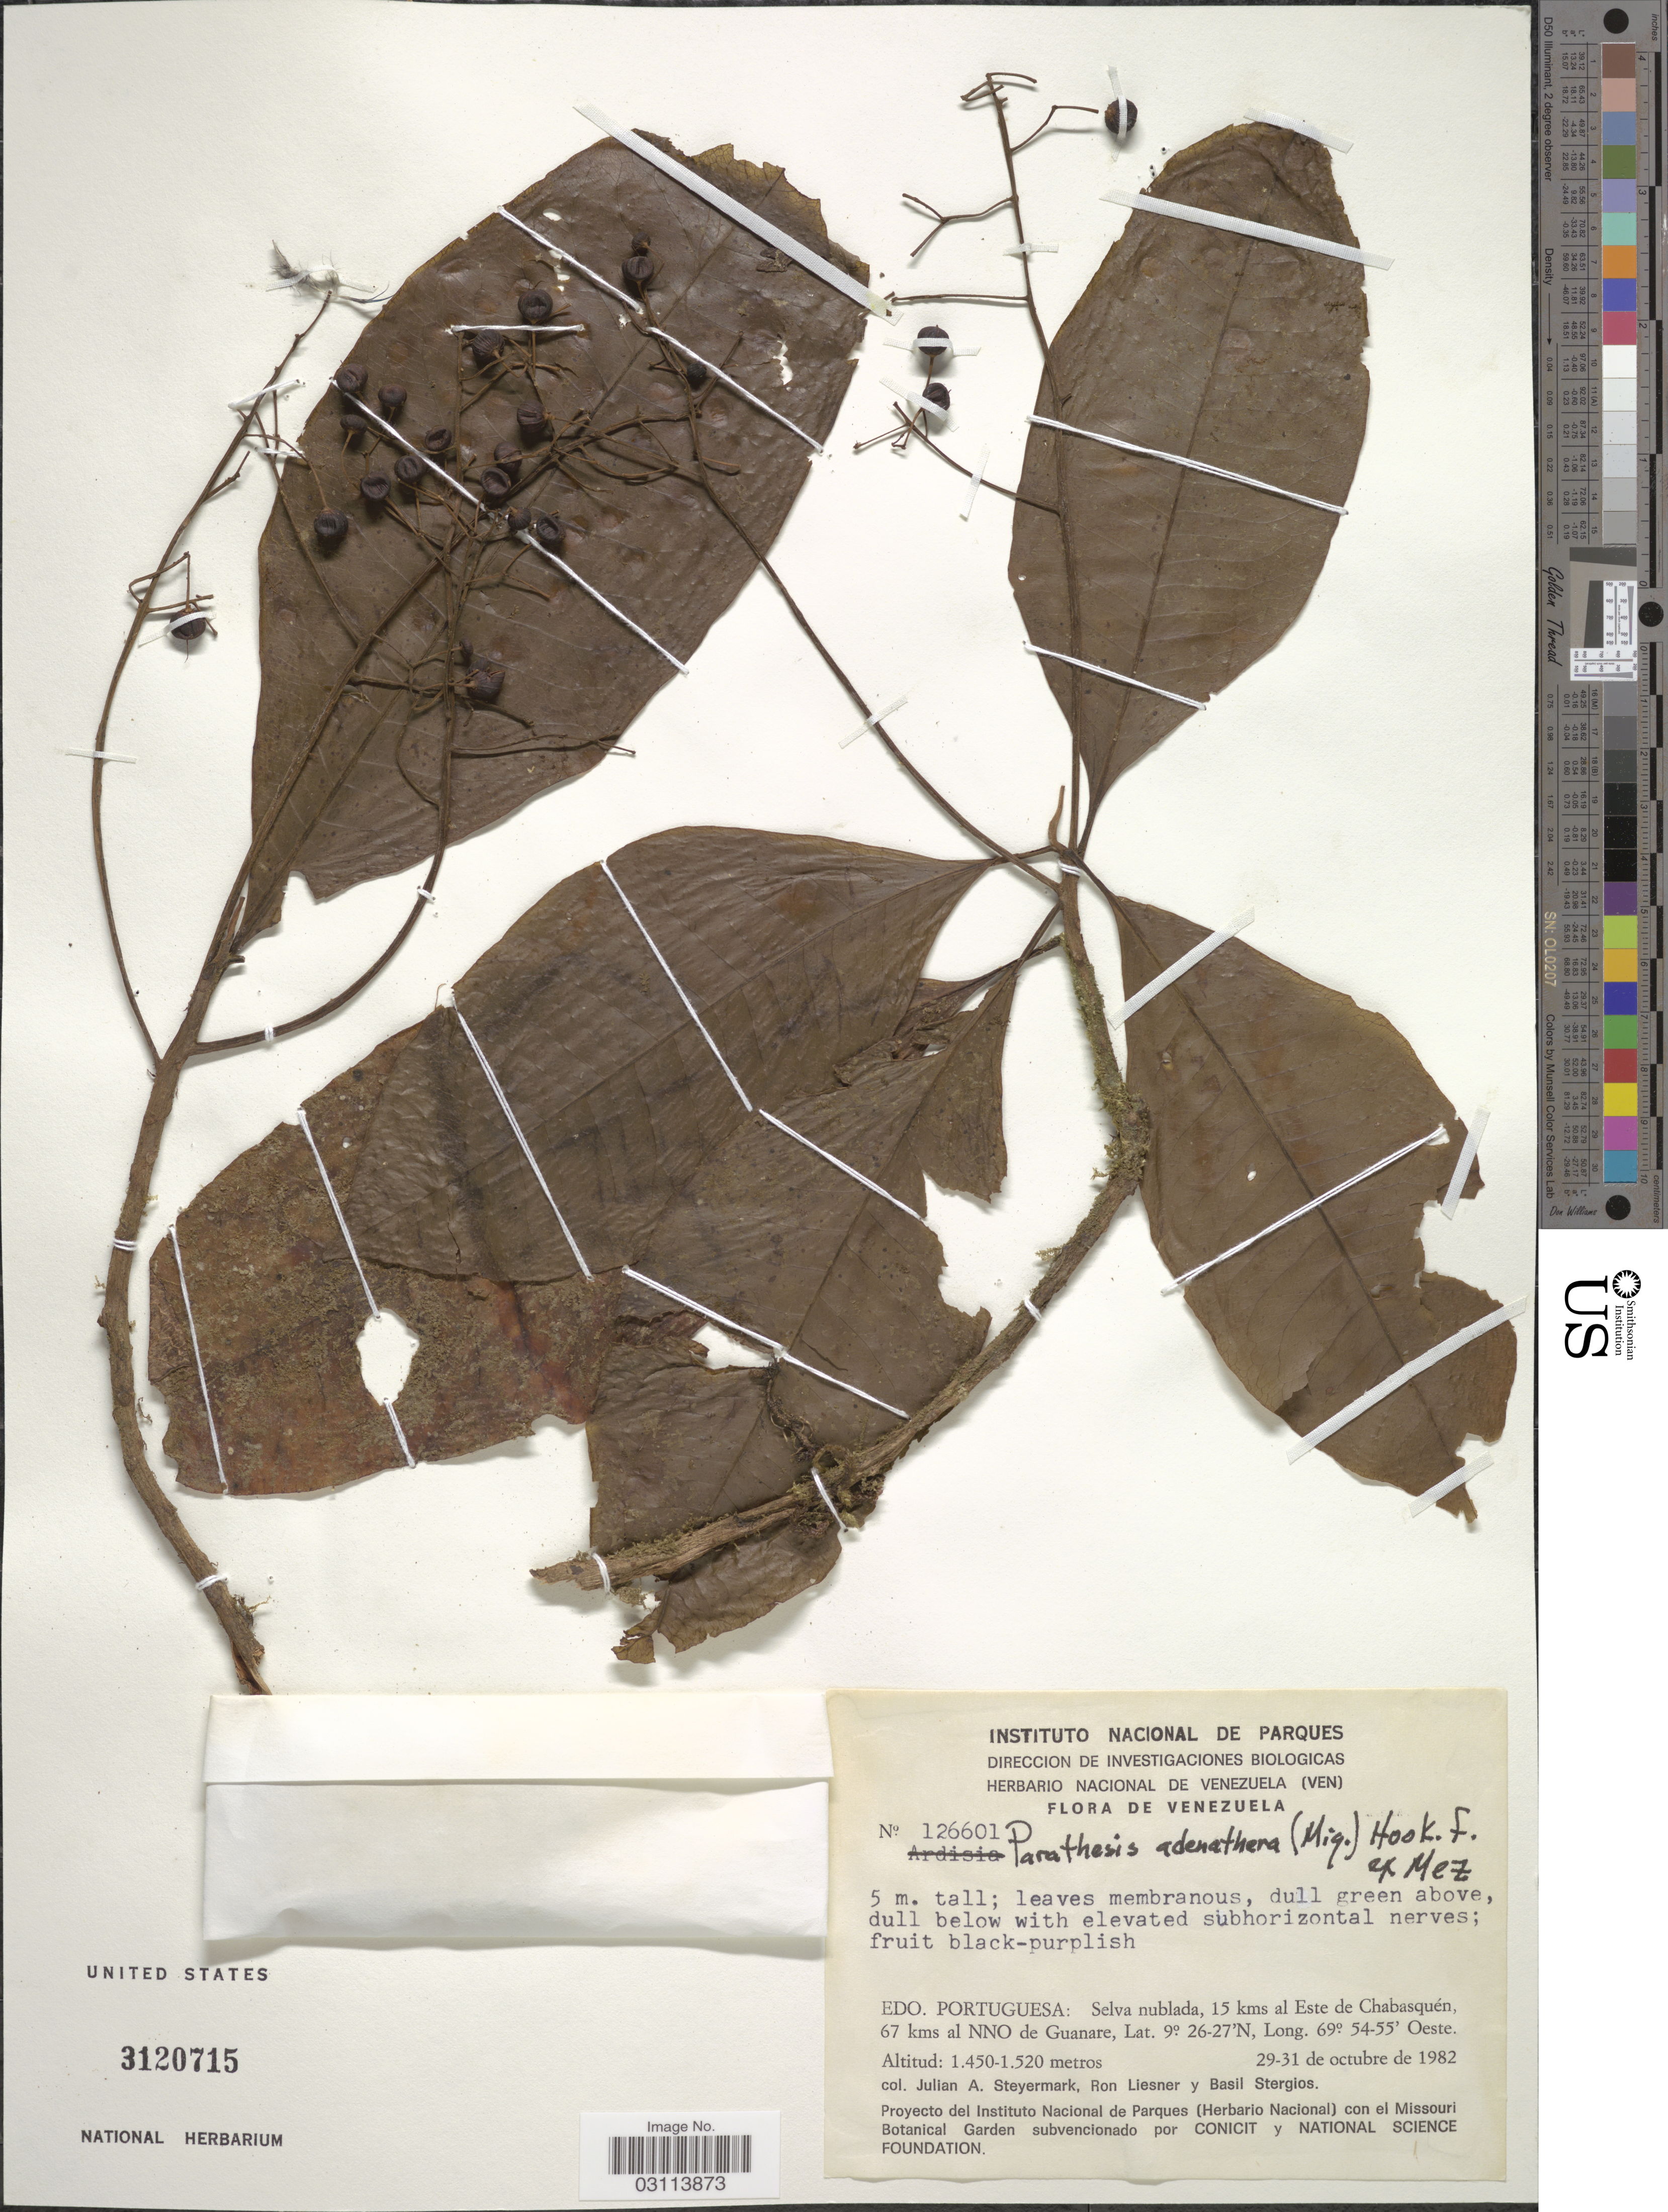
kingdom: Plantae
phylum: Tracheophyta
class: Magnoliopsida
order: Ericales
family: Primulaceae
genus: Parathesis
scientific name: Parathesis adenanthera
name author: (Miq.) Hook. f. ex Mez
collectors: J. Steyermark, R. L. Liesner & B. G. Stergios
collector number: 126601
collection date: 1982-10-29/1982-10-31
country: Venezuela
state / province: Portuguesa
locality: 15 kms al E de Chabasquén, 67 kms al NNO de Guanare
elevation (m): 1450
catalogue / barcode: US 3120715